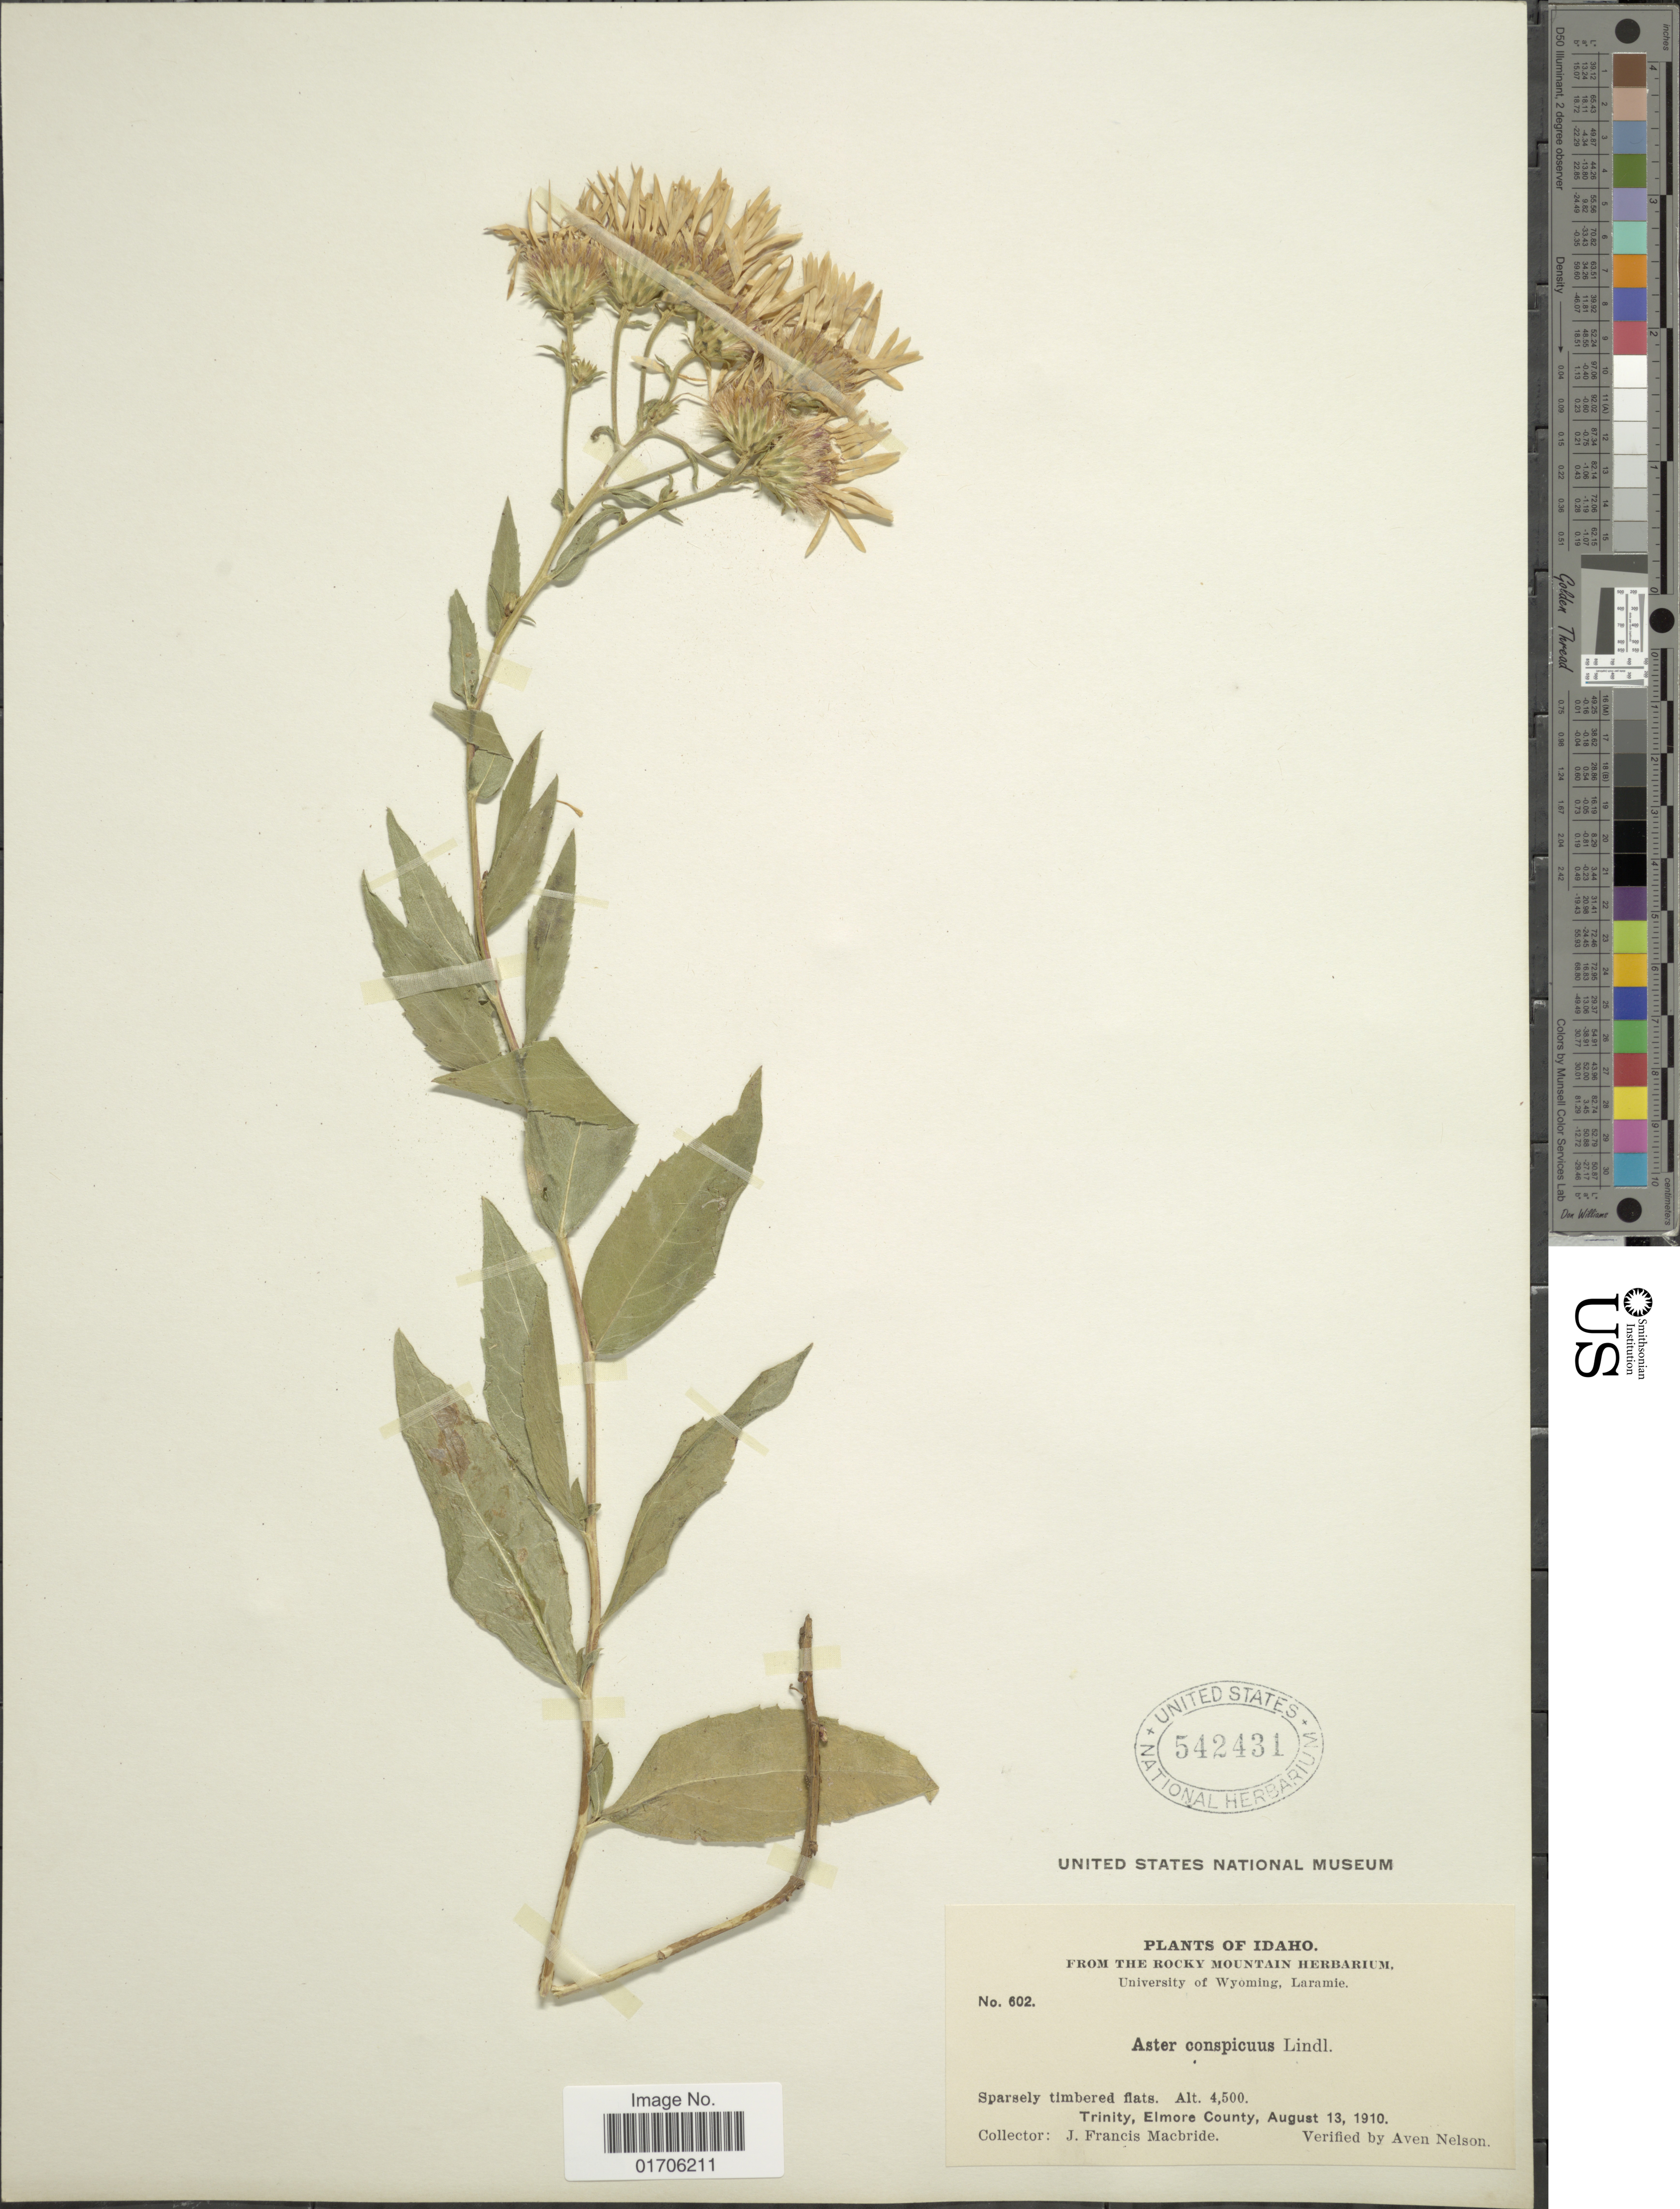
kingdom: Plantae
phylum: Tracheophyta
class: Magnoliopsida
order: Asterales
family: Asteraceae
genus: Eurybia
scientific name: Eurybia conspicua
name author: (Lindl.) G.L. Nesom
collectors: J. F. Macbride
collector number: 602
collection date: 1910-08-13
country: United States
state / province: Idaho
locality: Idaho. Trinity, Elmore County.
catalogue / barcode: US 542431